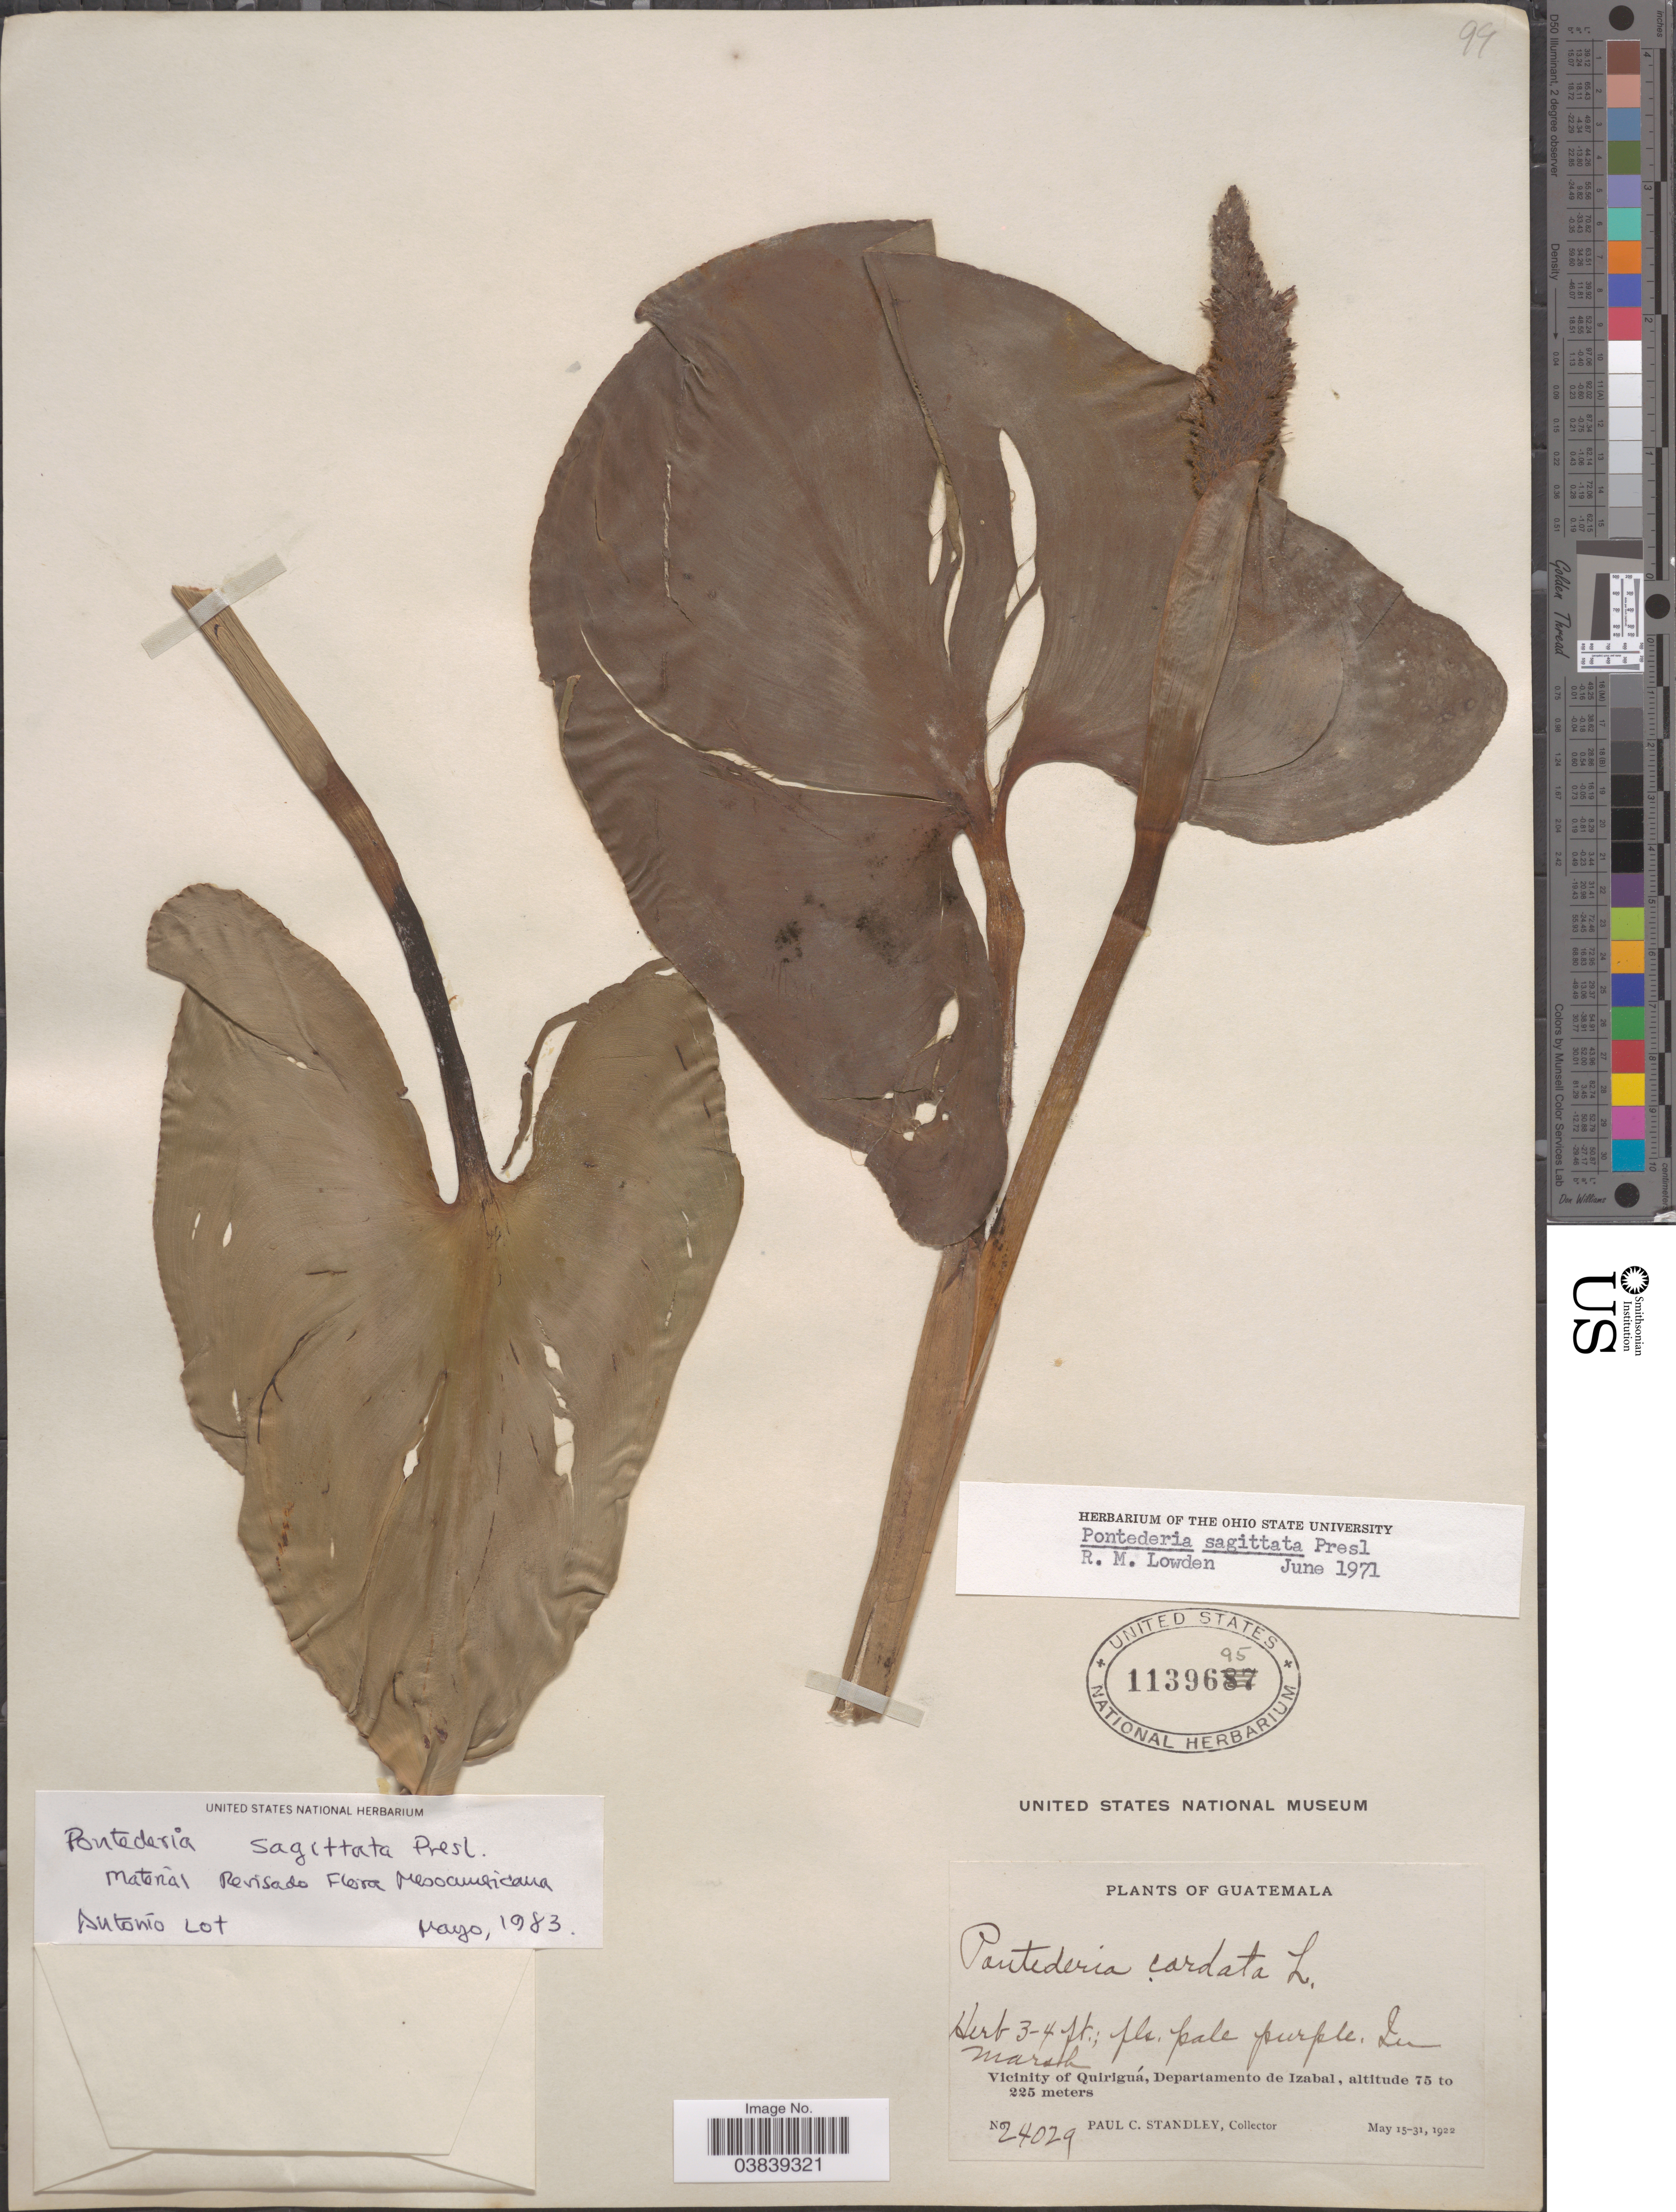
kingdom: Plantae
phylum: Tracheophyta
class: Liliopsida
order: Commelinales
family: Pontederiaceae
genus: Pontederia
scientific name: Pontederia sagittata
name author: C. Presl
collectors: P. C. Standley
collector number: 24029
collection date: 1922-05-15/1922-05-31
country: Guatemala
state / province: Izabal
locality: Vicinity of Quiriguá, Departamento de Izabal.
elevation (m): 75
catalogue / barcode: US 1139695